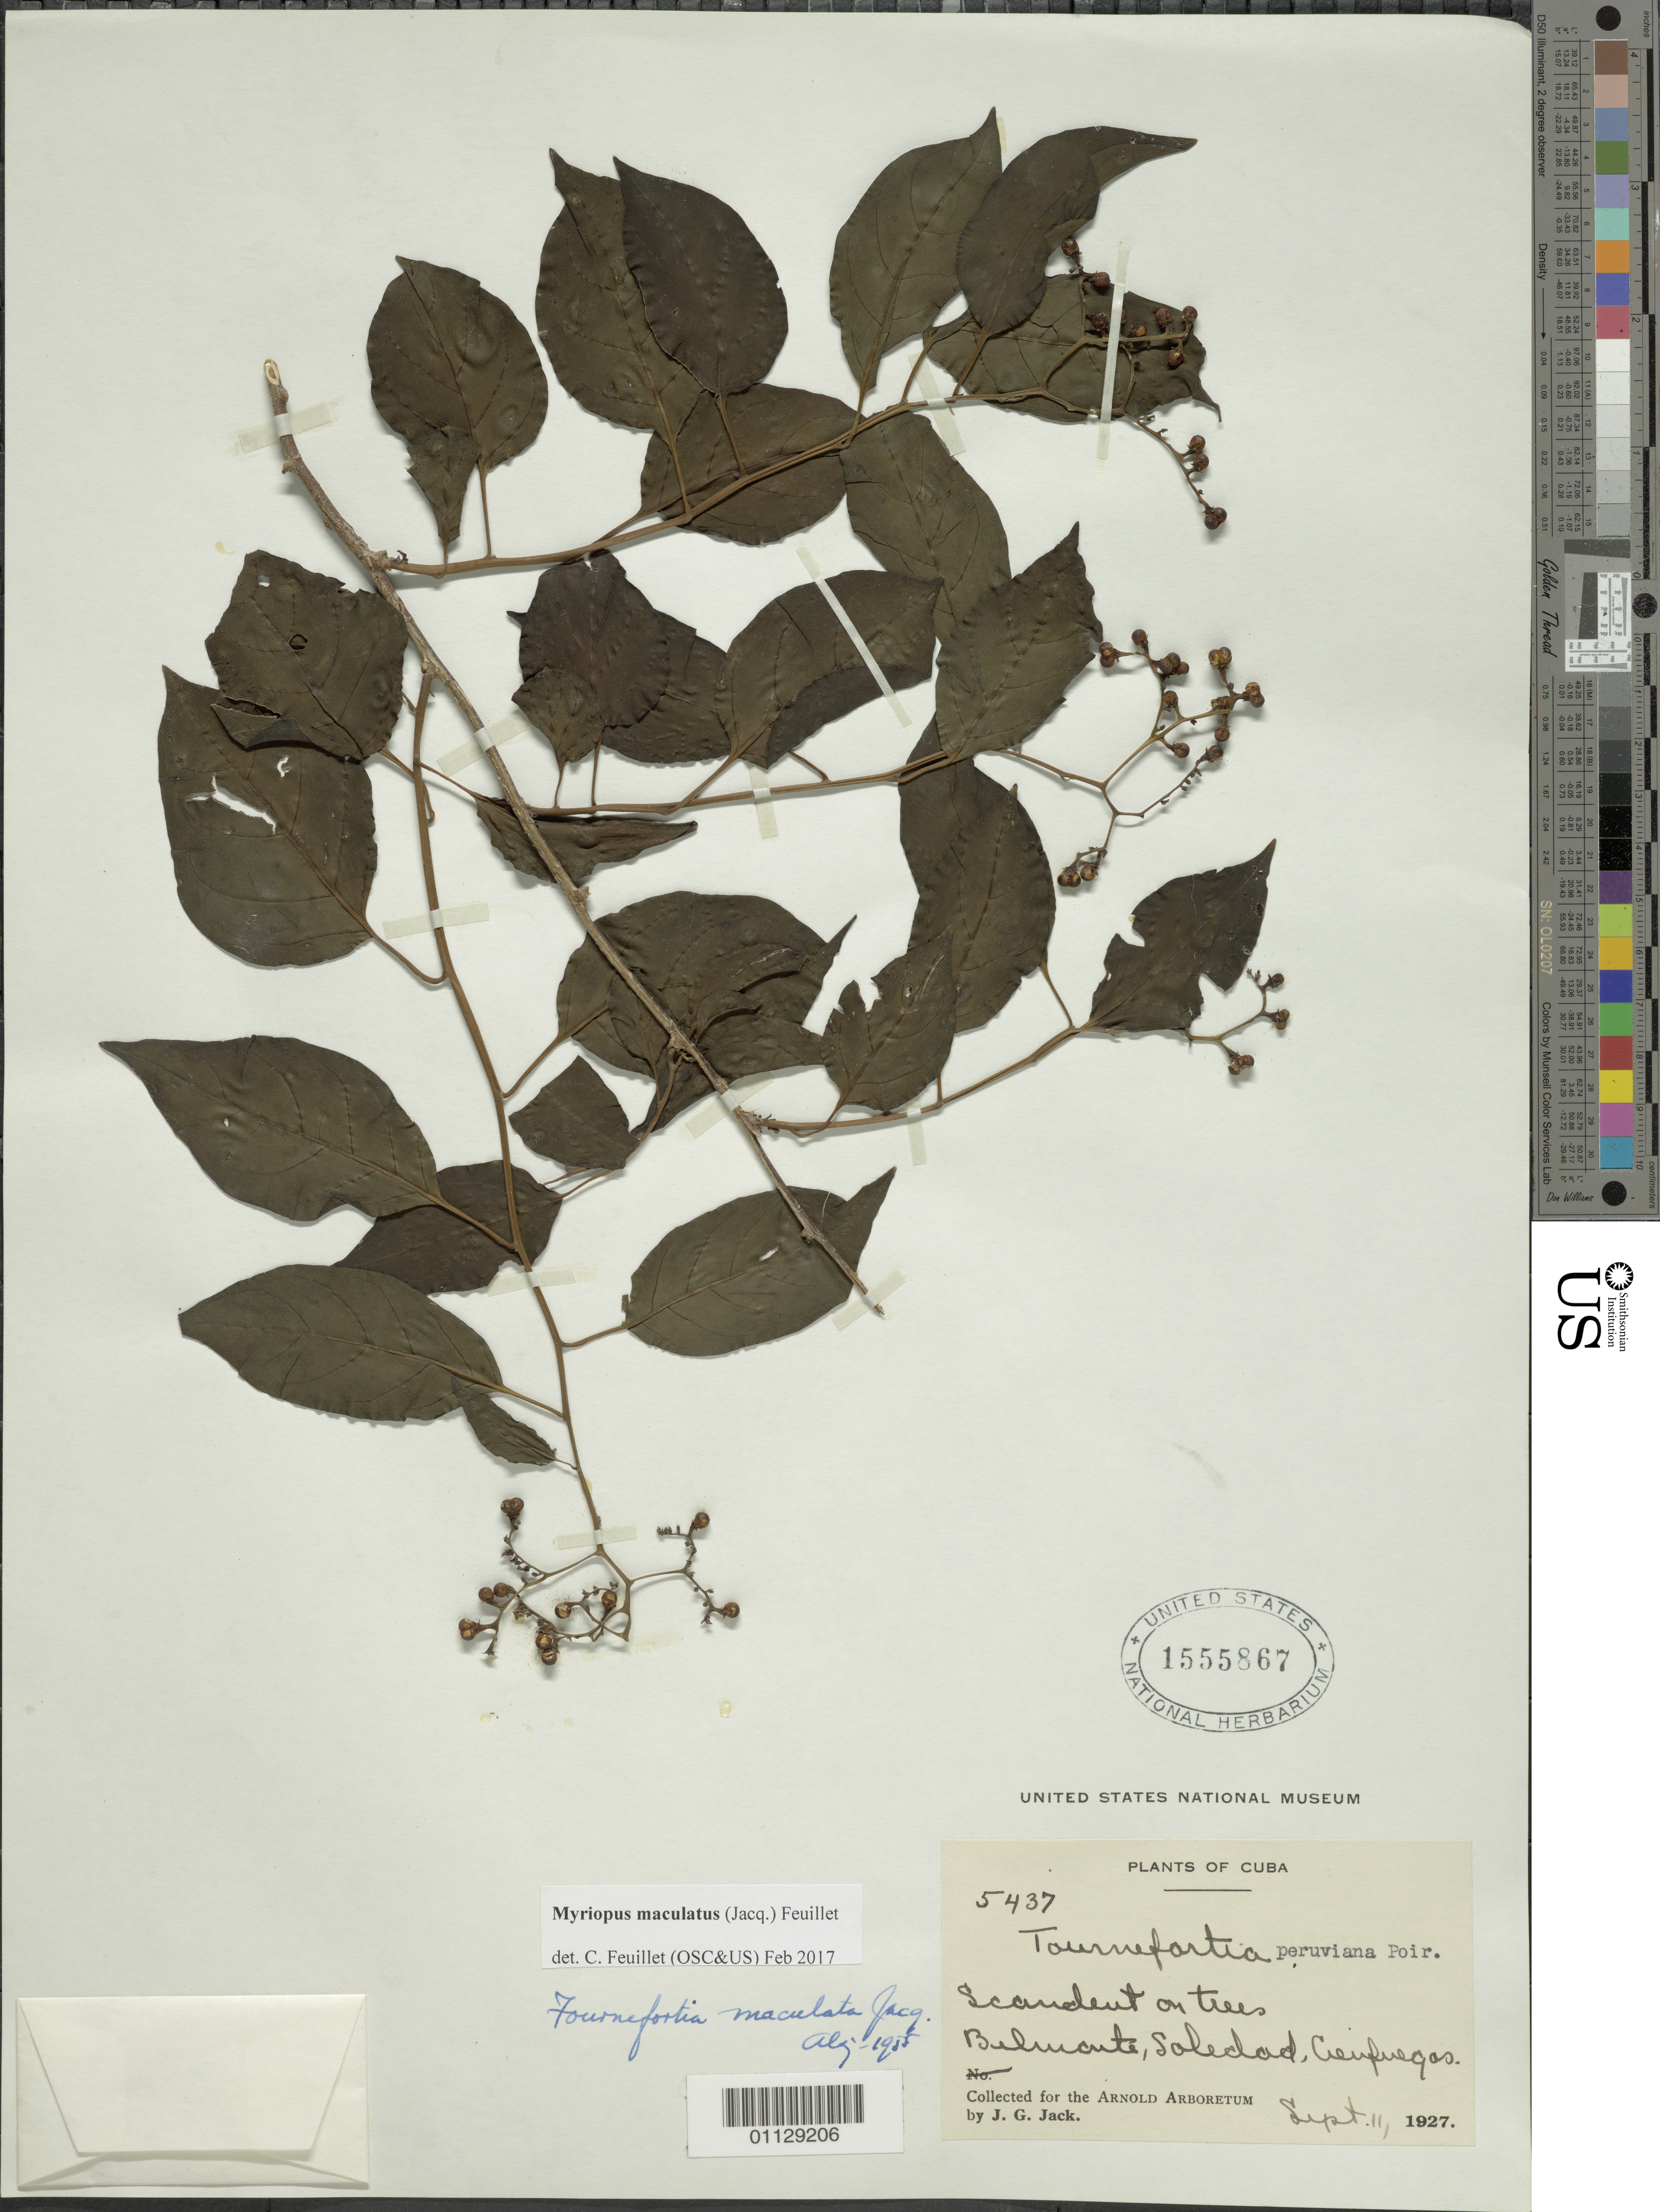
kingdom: Plantae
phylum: Tracheophyta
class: Magnoliopsida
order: Boraginales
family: Heliotropiaceae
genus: Myriopus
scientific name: Myriopus maculatus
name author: (Jacq.) Feuillet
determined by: Feuillet, C.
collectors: J. G. Jack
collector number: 5437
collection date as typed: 11 Sep 1927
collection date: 1927-09-11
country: Cuba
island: Cuba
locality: Belmonte, Soledad, Cienfuegos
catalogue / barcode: US 1555867